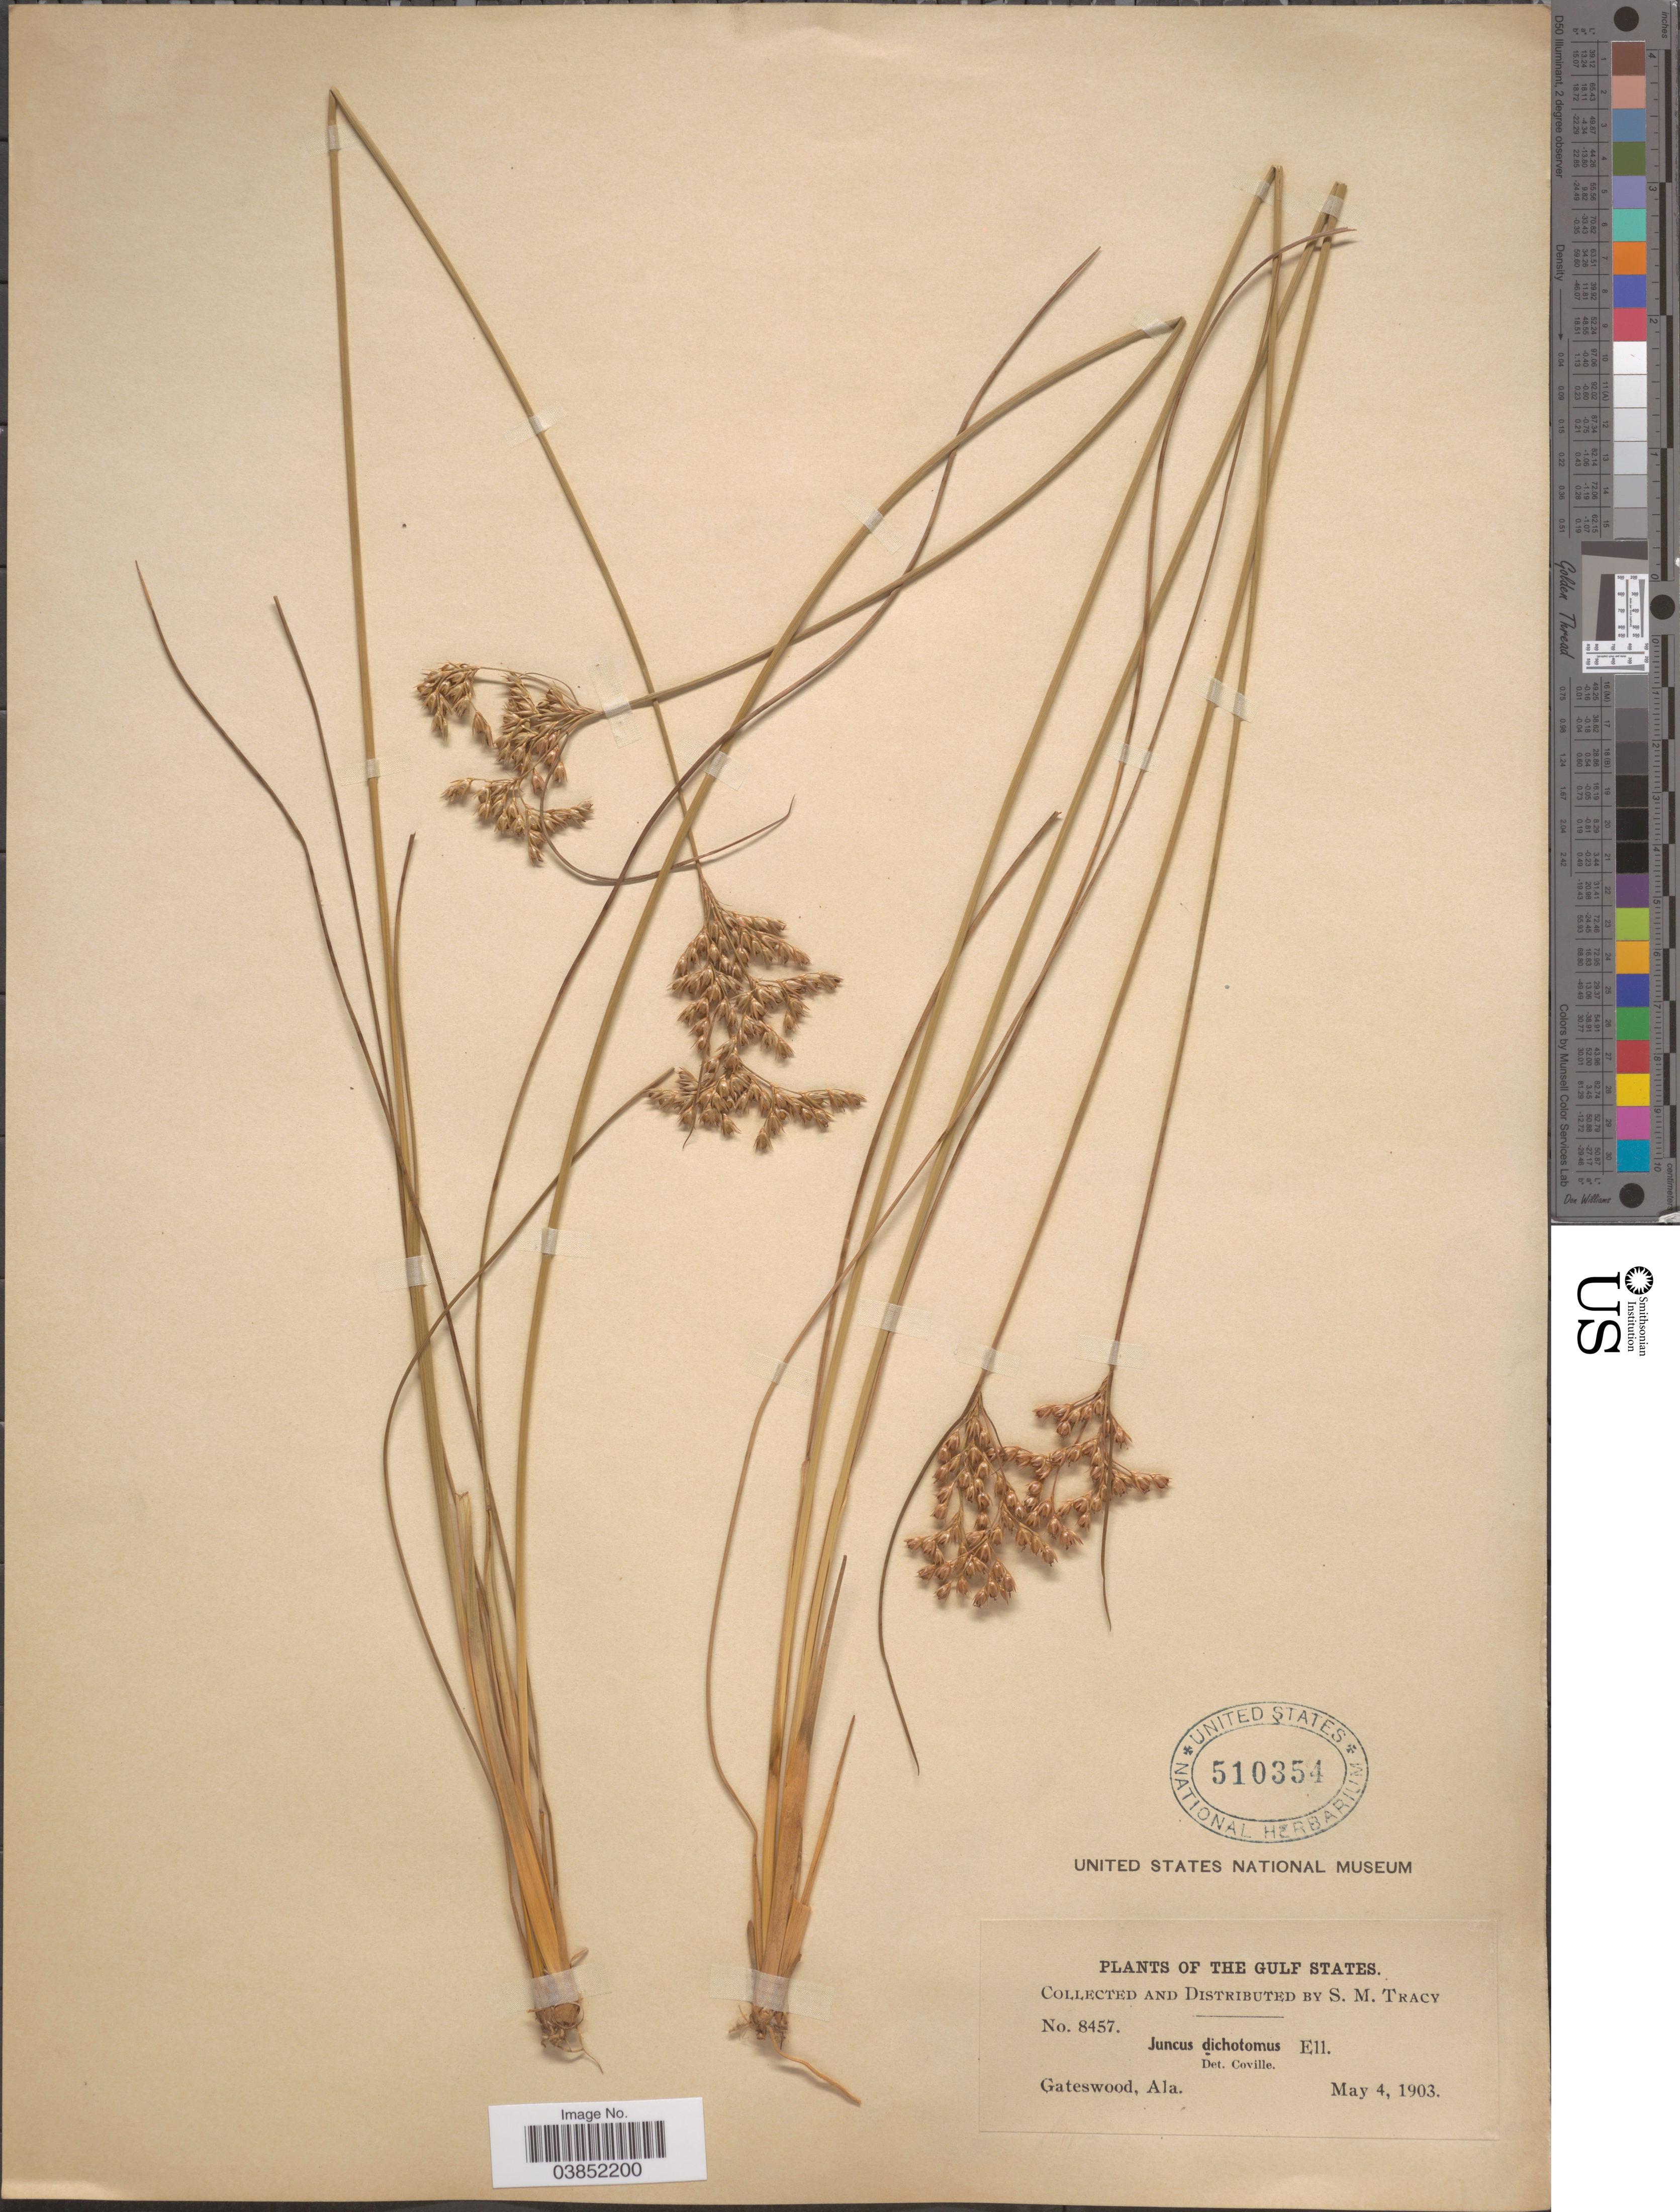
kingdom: Plantae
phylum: Tracheophyta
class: Liliopsida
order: Poales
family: Juncaceae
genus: Juncus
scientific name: Juncus dichotomus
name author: Elliott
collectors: S. M. Tracy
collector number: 8457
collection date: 1903-05-04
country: United States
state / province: Alabama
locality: Gulf States. Gateswood.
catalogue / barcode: US 510354